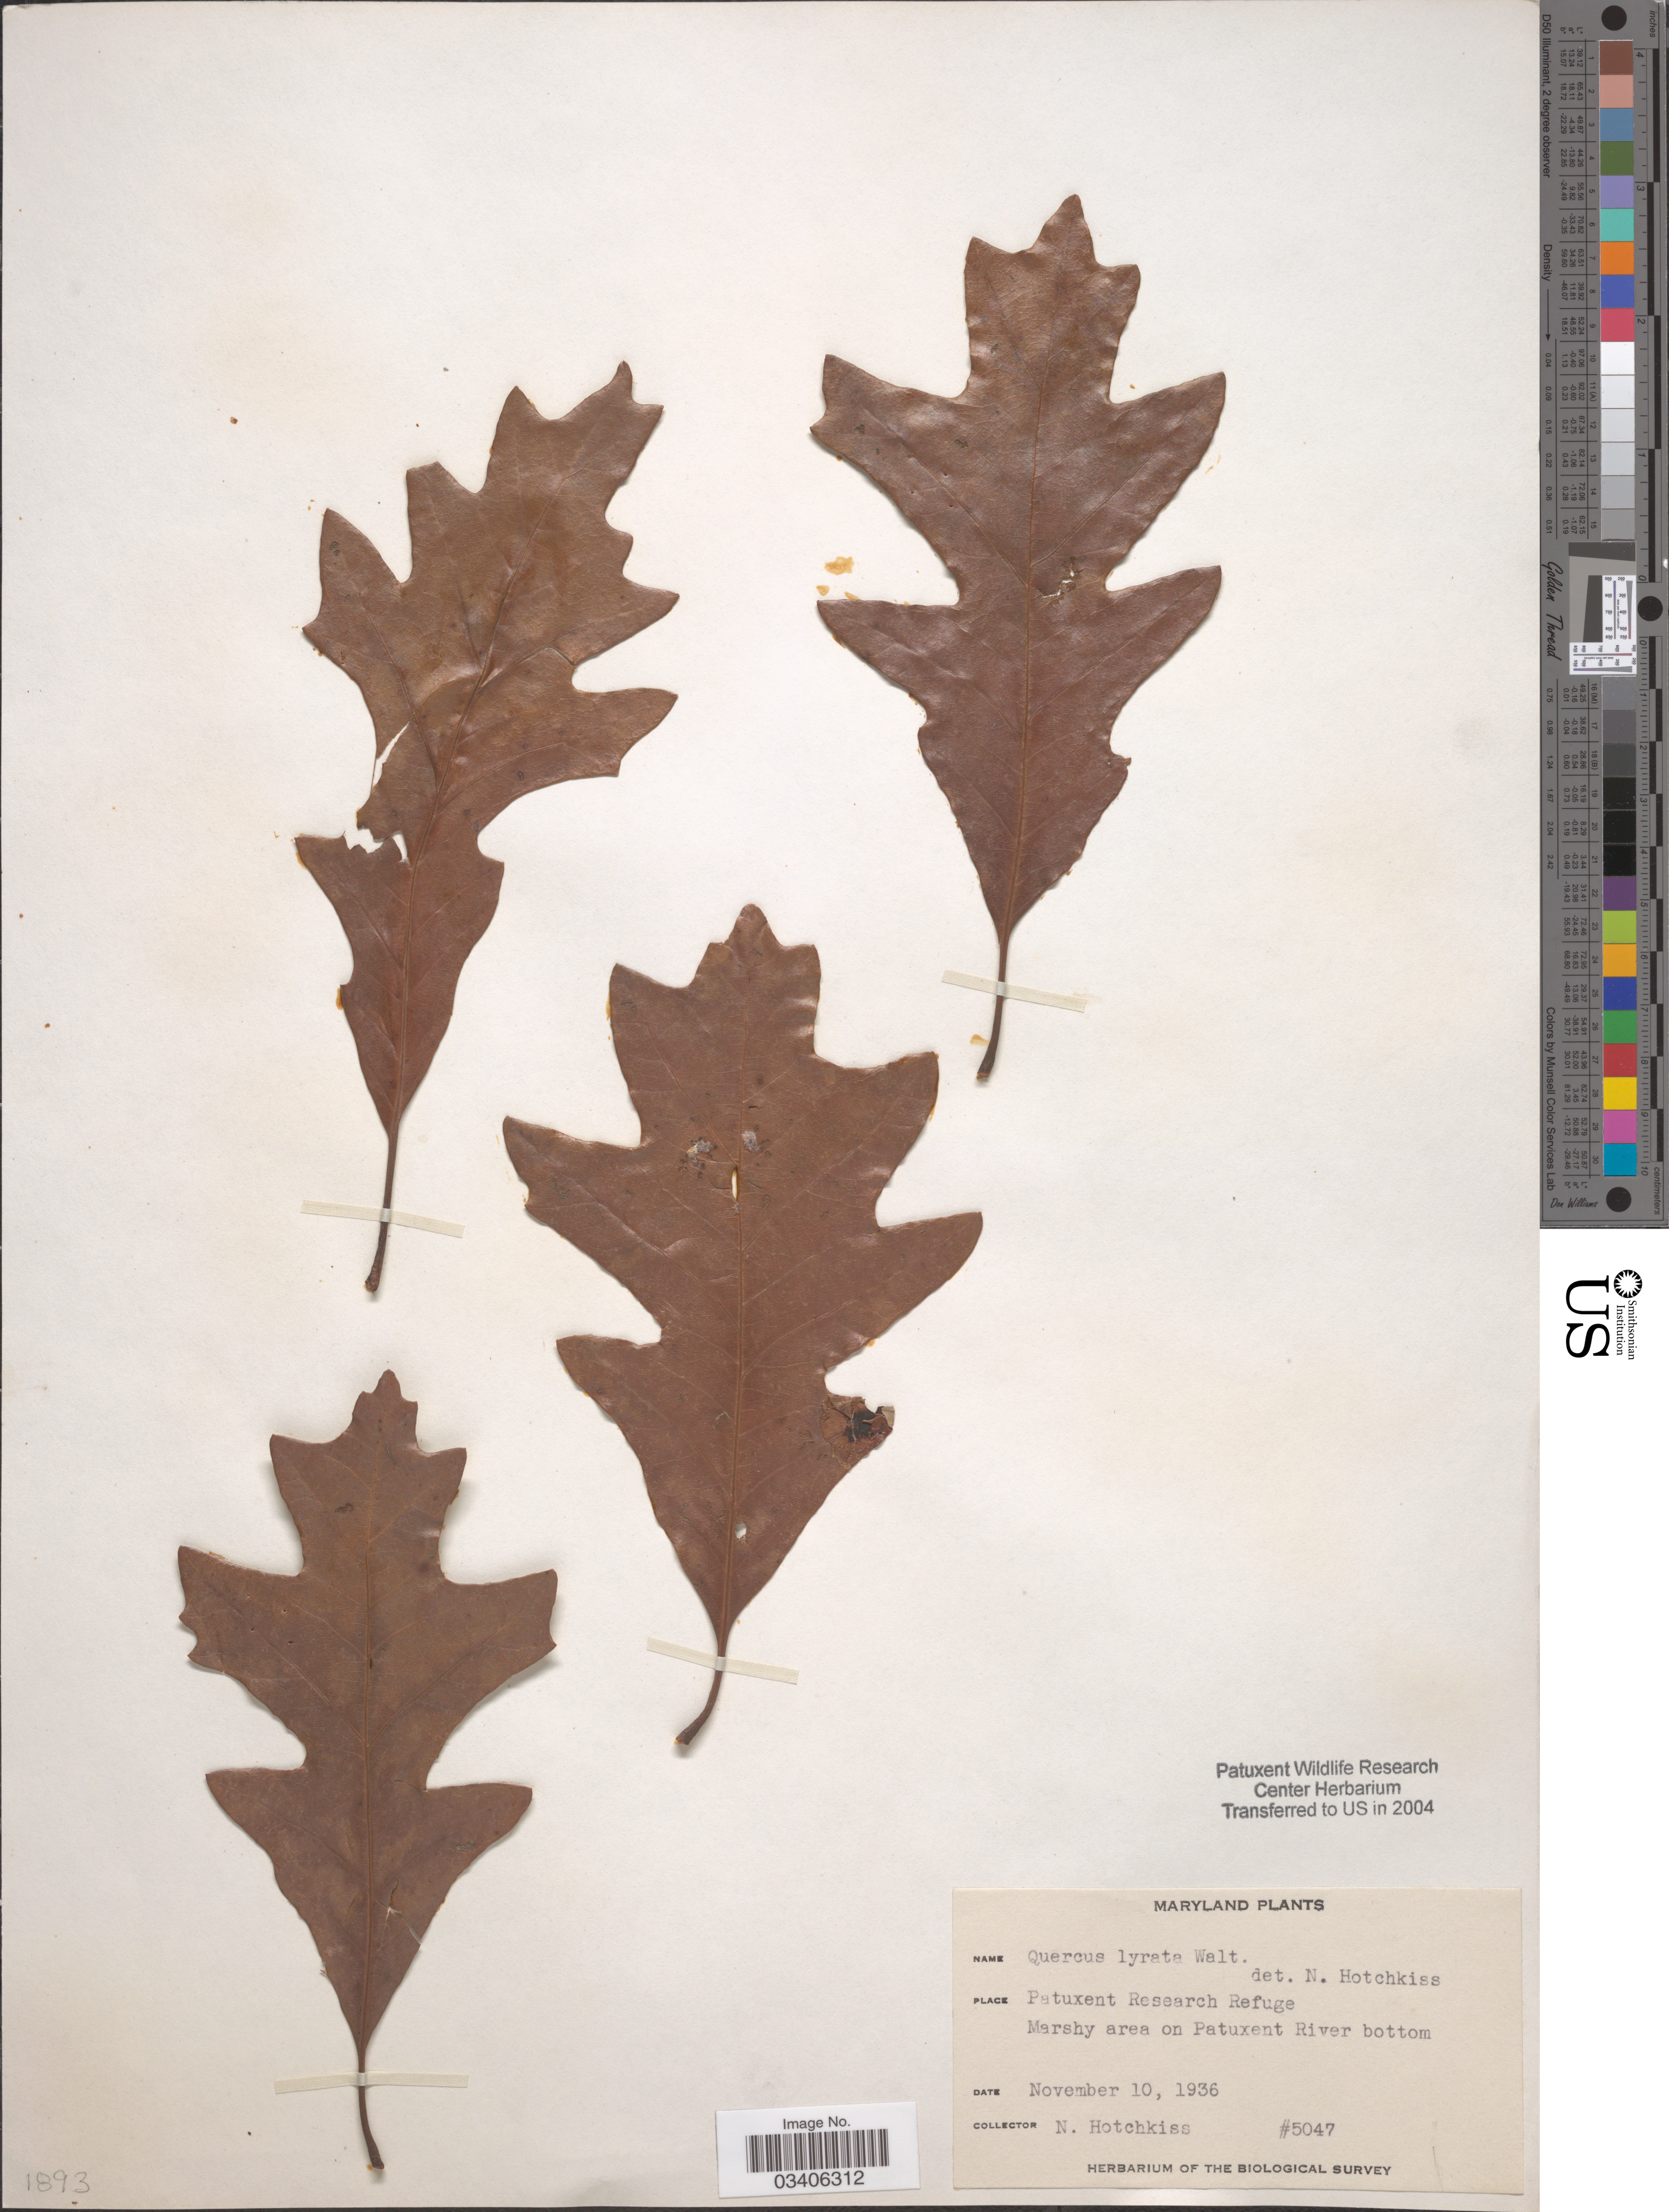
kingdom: Plantae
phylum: Tracheophyta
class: Magnoliopsida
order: Fagales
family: Fagaceae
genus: Quercus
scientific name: Quercus lyrata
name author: Walter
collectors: N. Hotchkiss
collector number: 5047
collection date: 1936-11-10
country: United States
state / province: Maryland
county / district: Prince George's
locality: Patuxent Research Refuge. Marshy area on Patuxent River bottom.